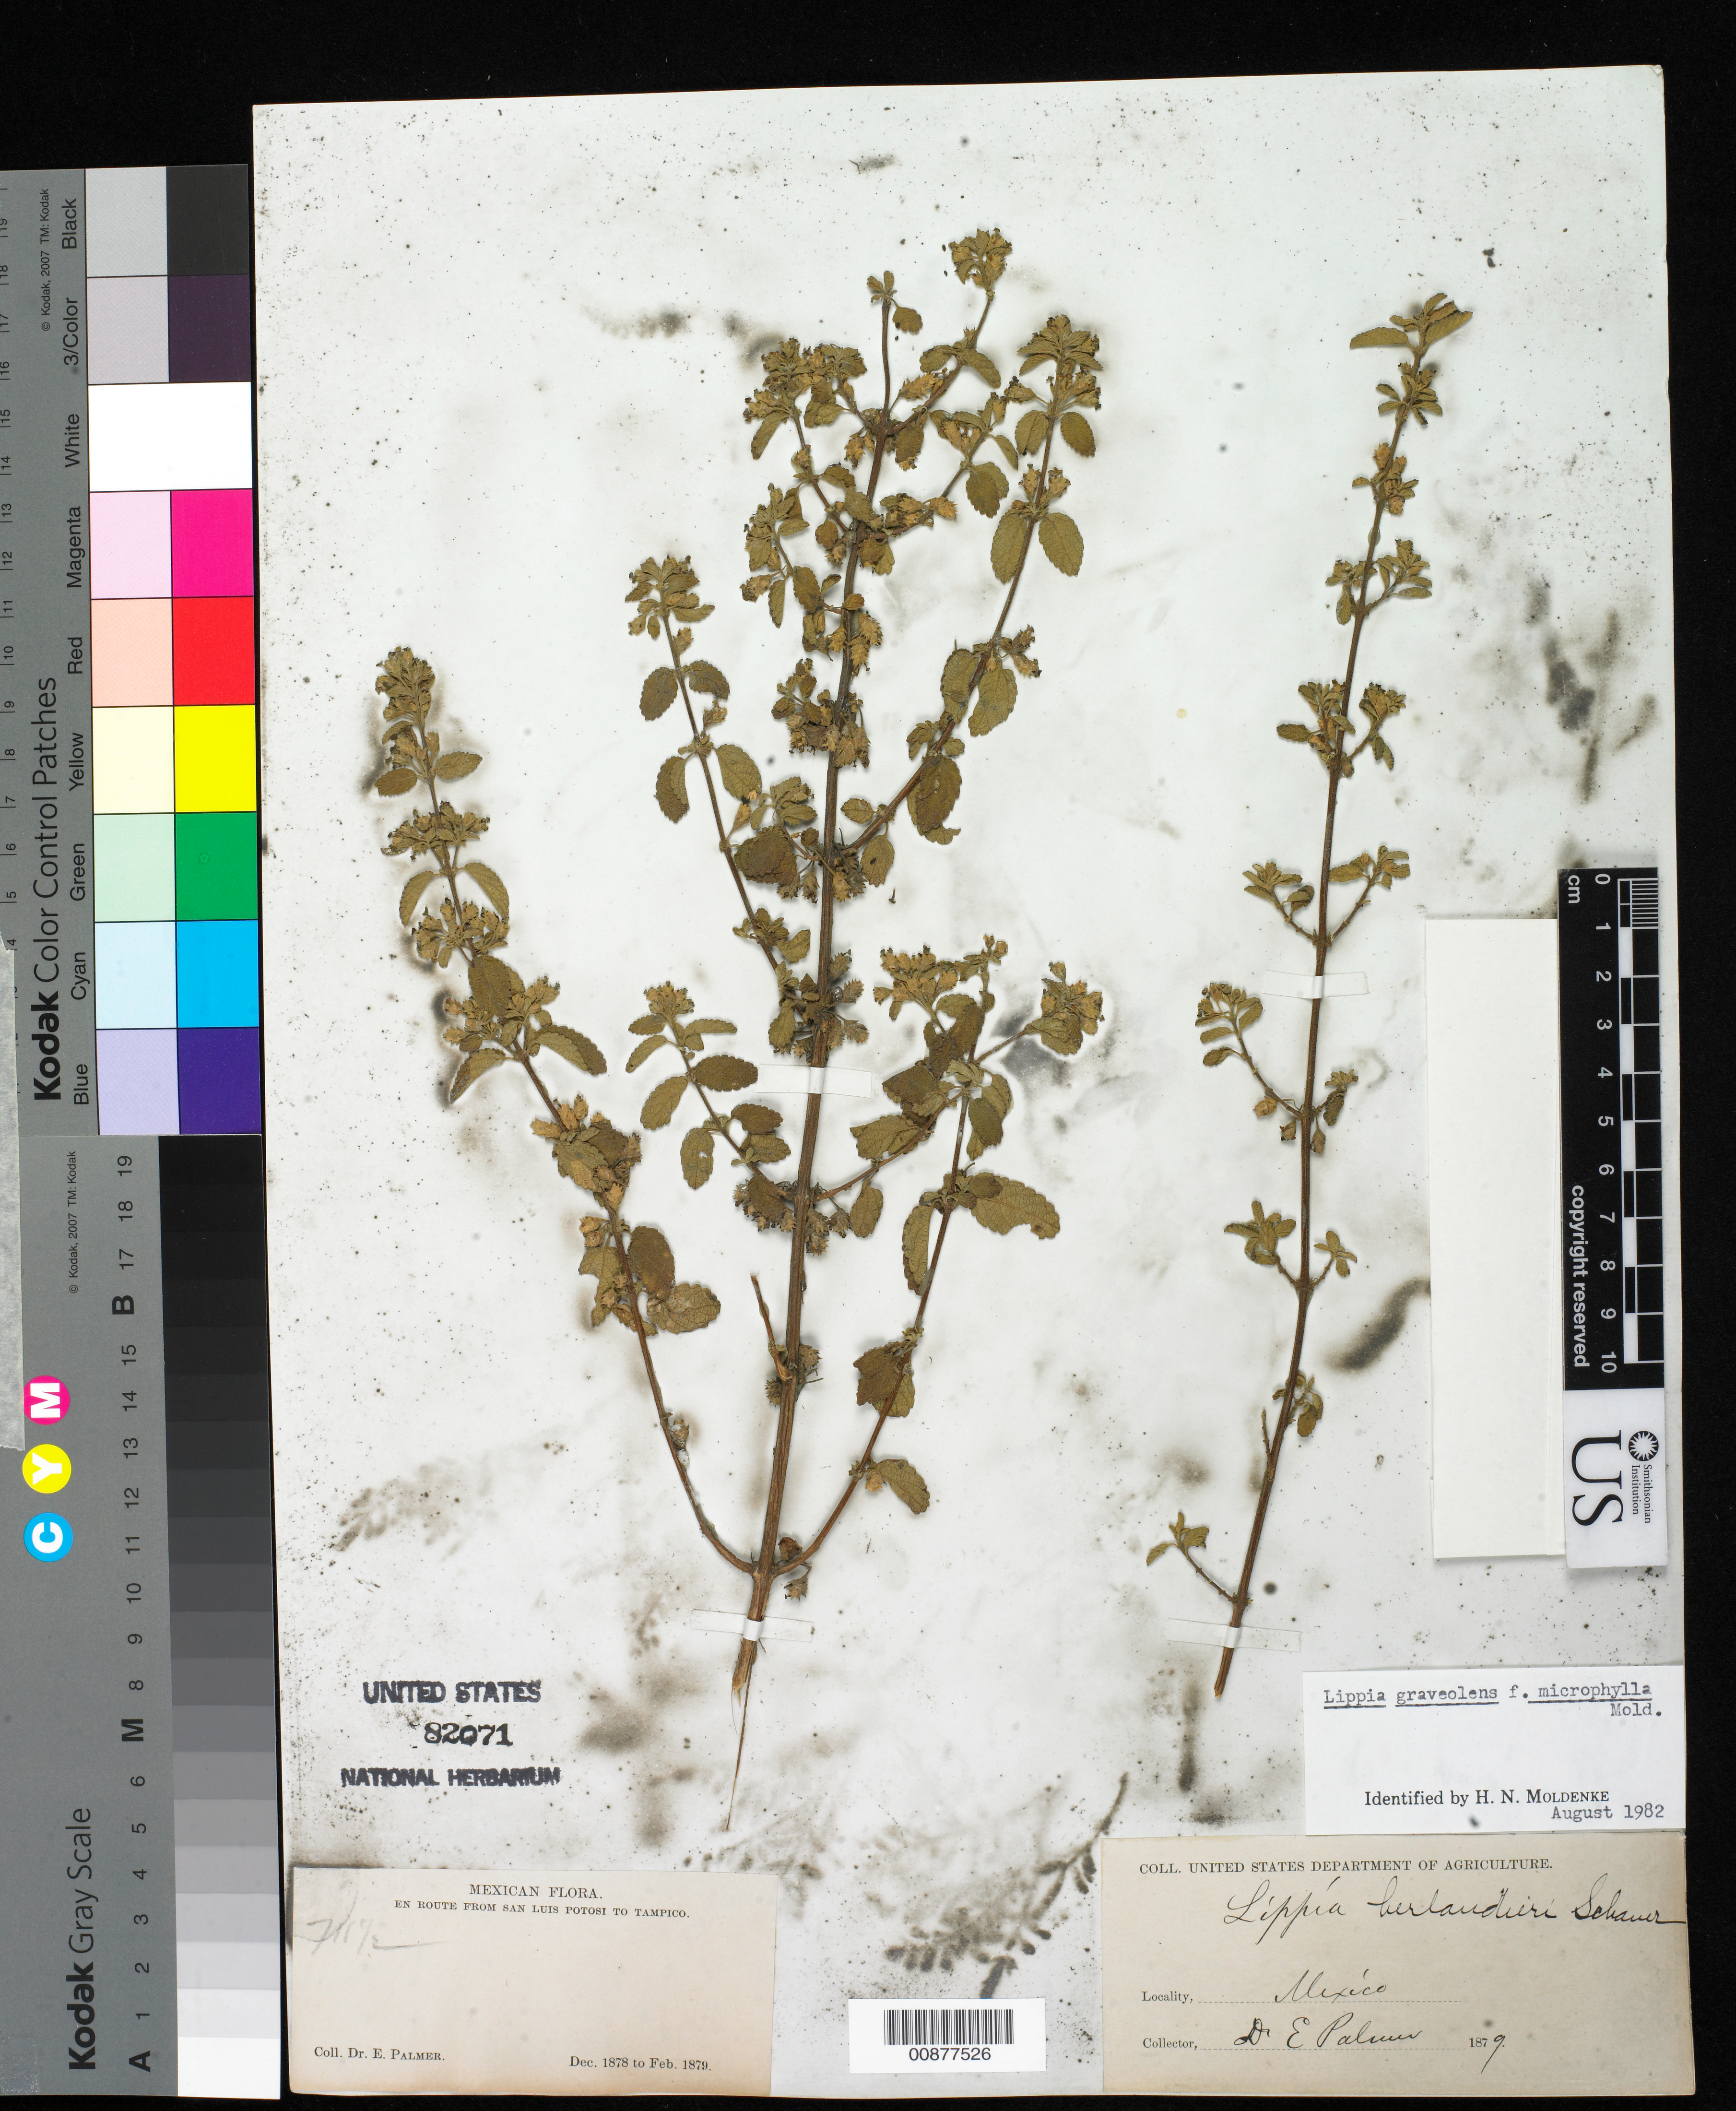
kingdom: Plantae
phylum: Tracheophyta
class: Magnoliopsida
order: Lamiales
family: Verbenaceae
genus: Lippia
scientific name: Lippia graveolens f. microphylla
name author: Kunth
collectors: E. Palmer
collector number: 711½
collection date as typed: Dec 1878 to -- Feb 1879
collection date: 1878-12/1879-02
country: Mexico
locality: En route from San Luis Potosí to Tampico, Tamaulipas.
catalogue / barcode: US 82071